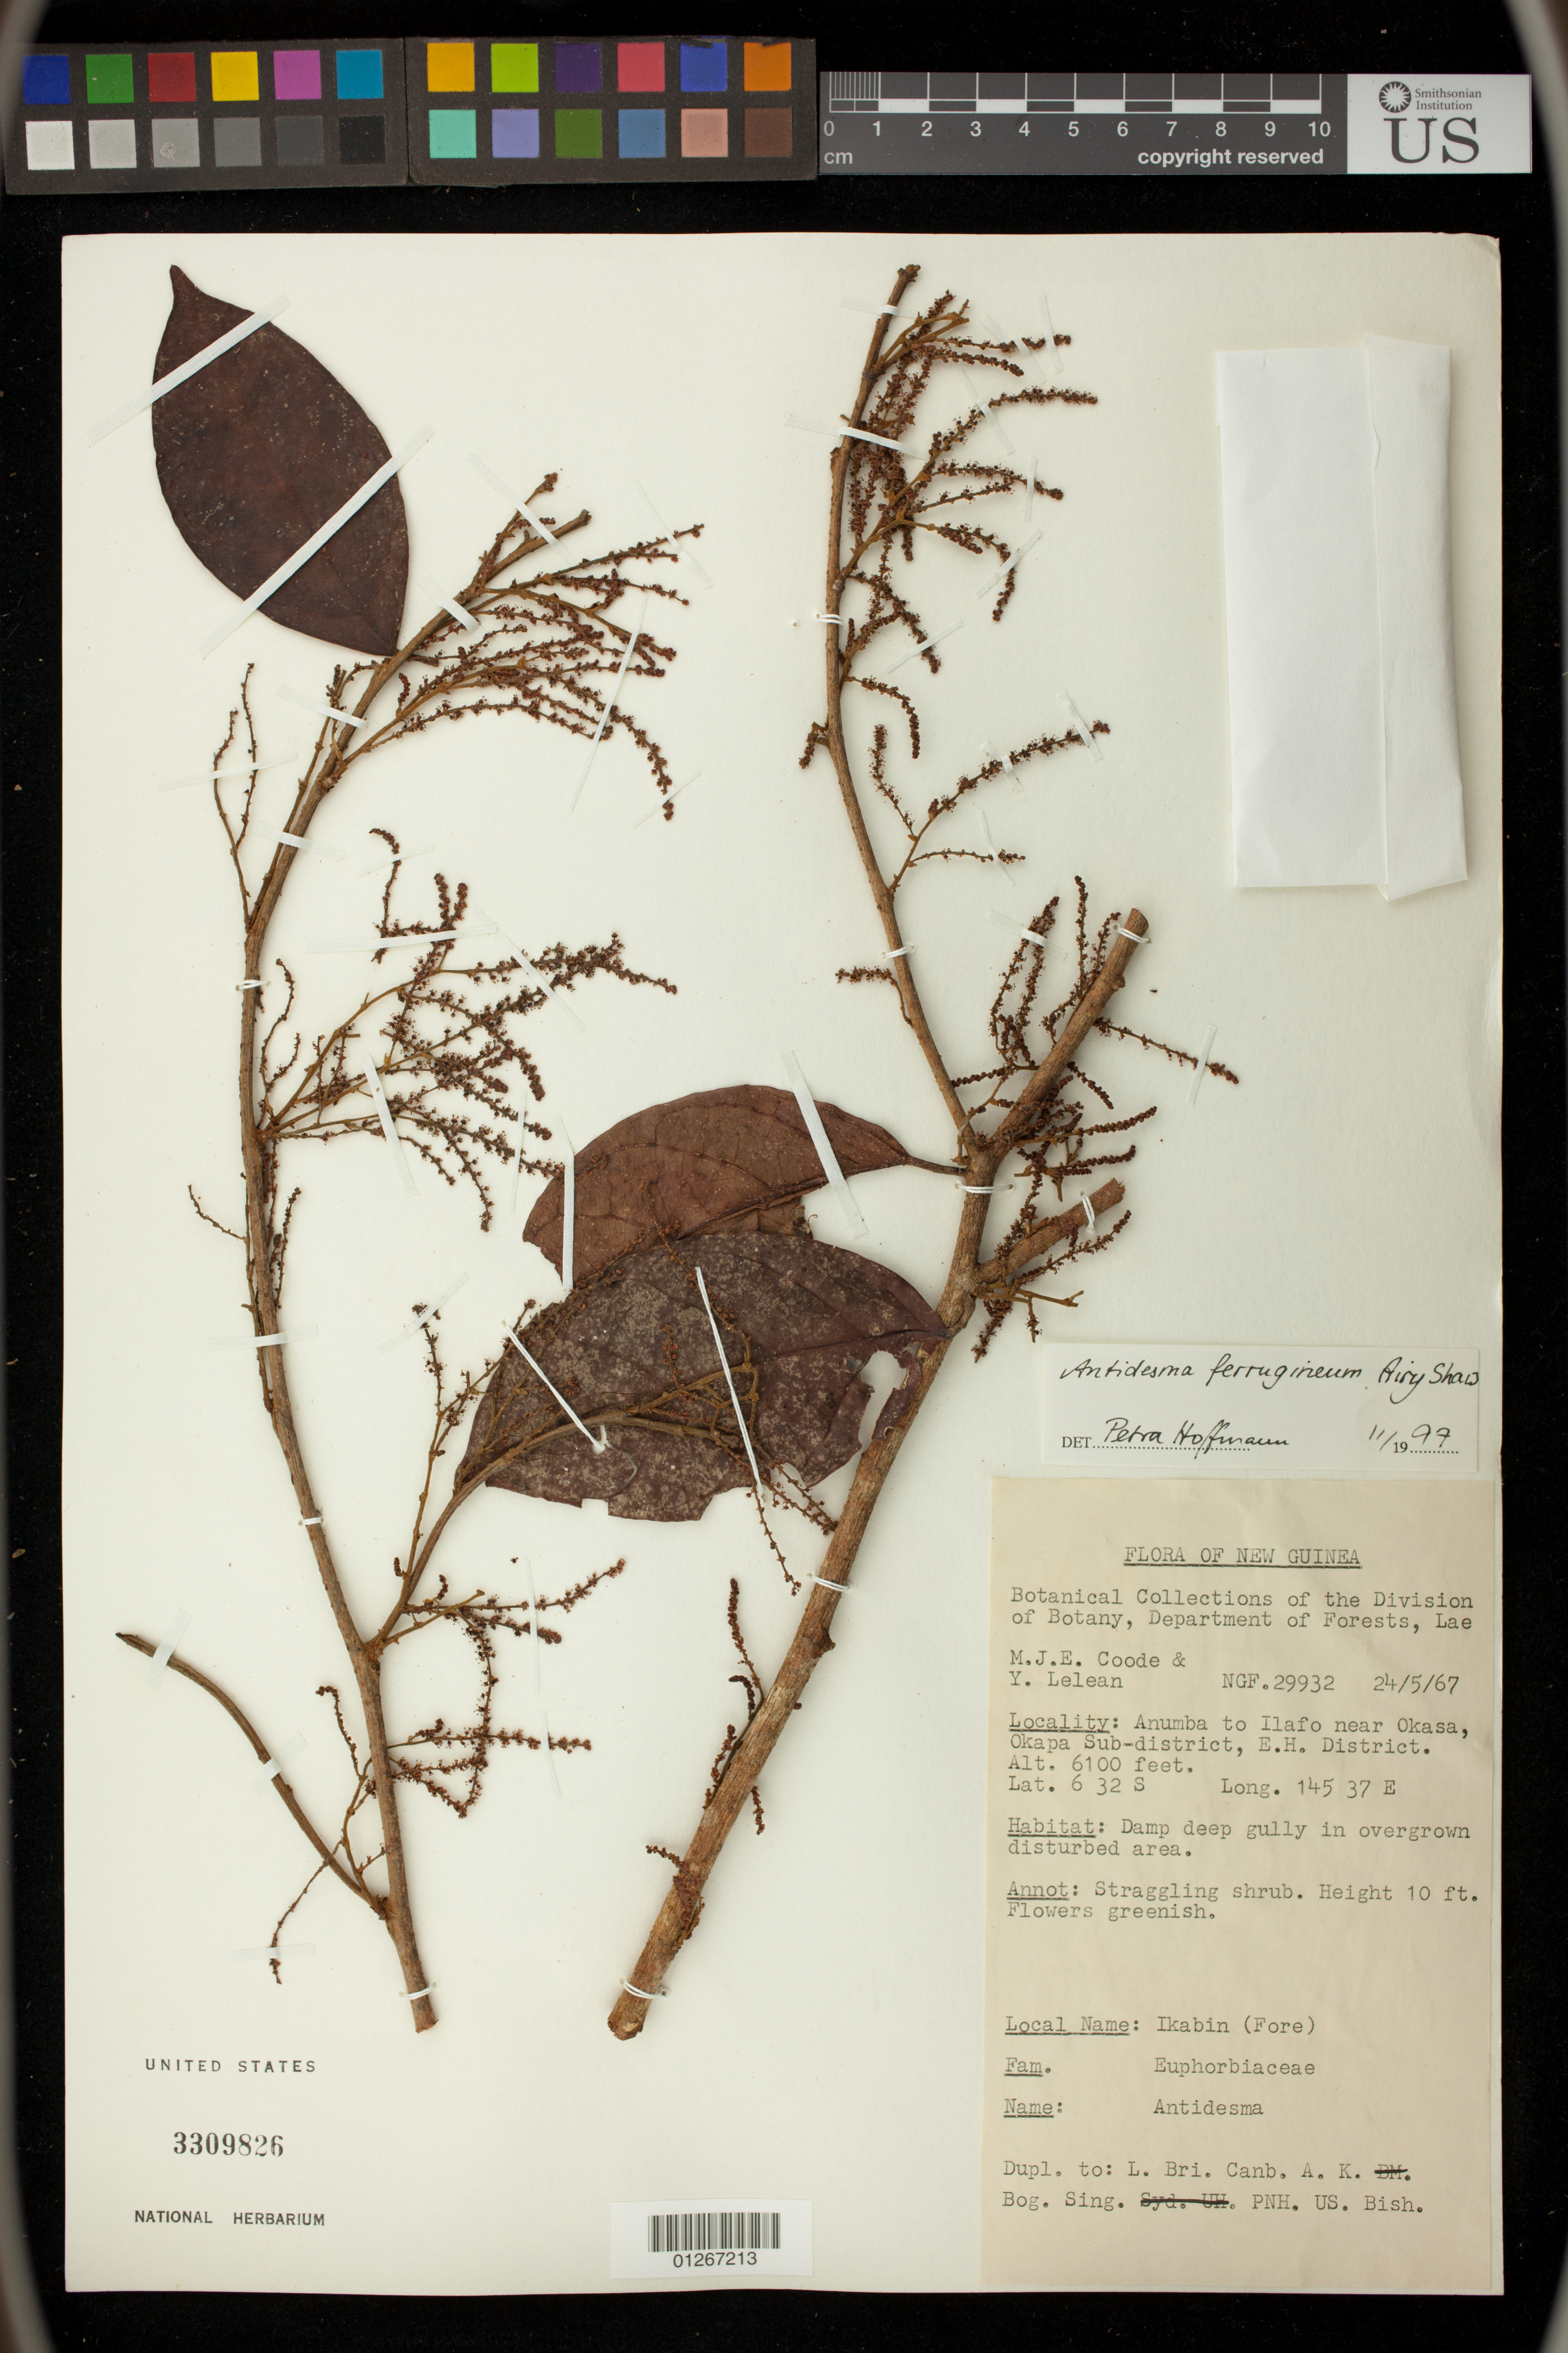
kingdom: Plantae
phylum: Tracheophyta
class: Magnoliopsida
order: Malpighiales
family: Phyllanthaceae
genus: Antidesma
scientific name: Antidesma ferrugineum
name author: Airy Shaw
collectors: M. J. E. Coode & Y. Lelean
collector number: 29932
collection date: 1967-05-24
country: Papua New Guinea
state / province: Eastern Highlands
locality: Oaks, Okapa Sub-district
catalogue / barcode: US 3309826